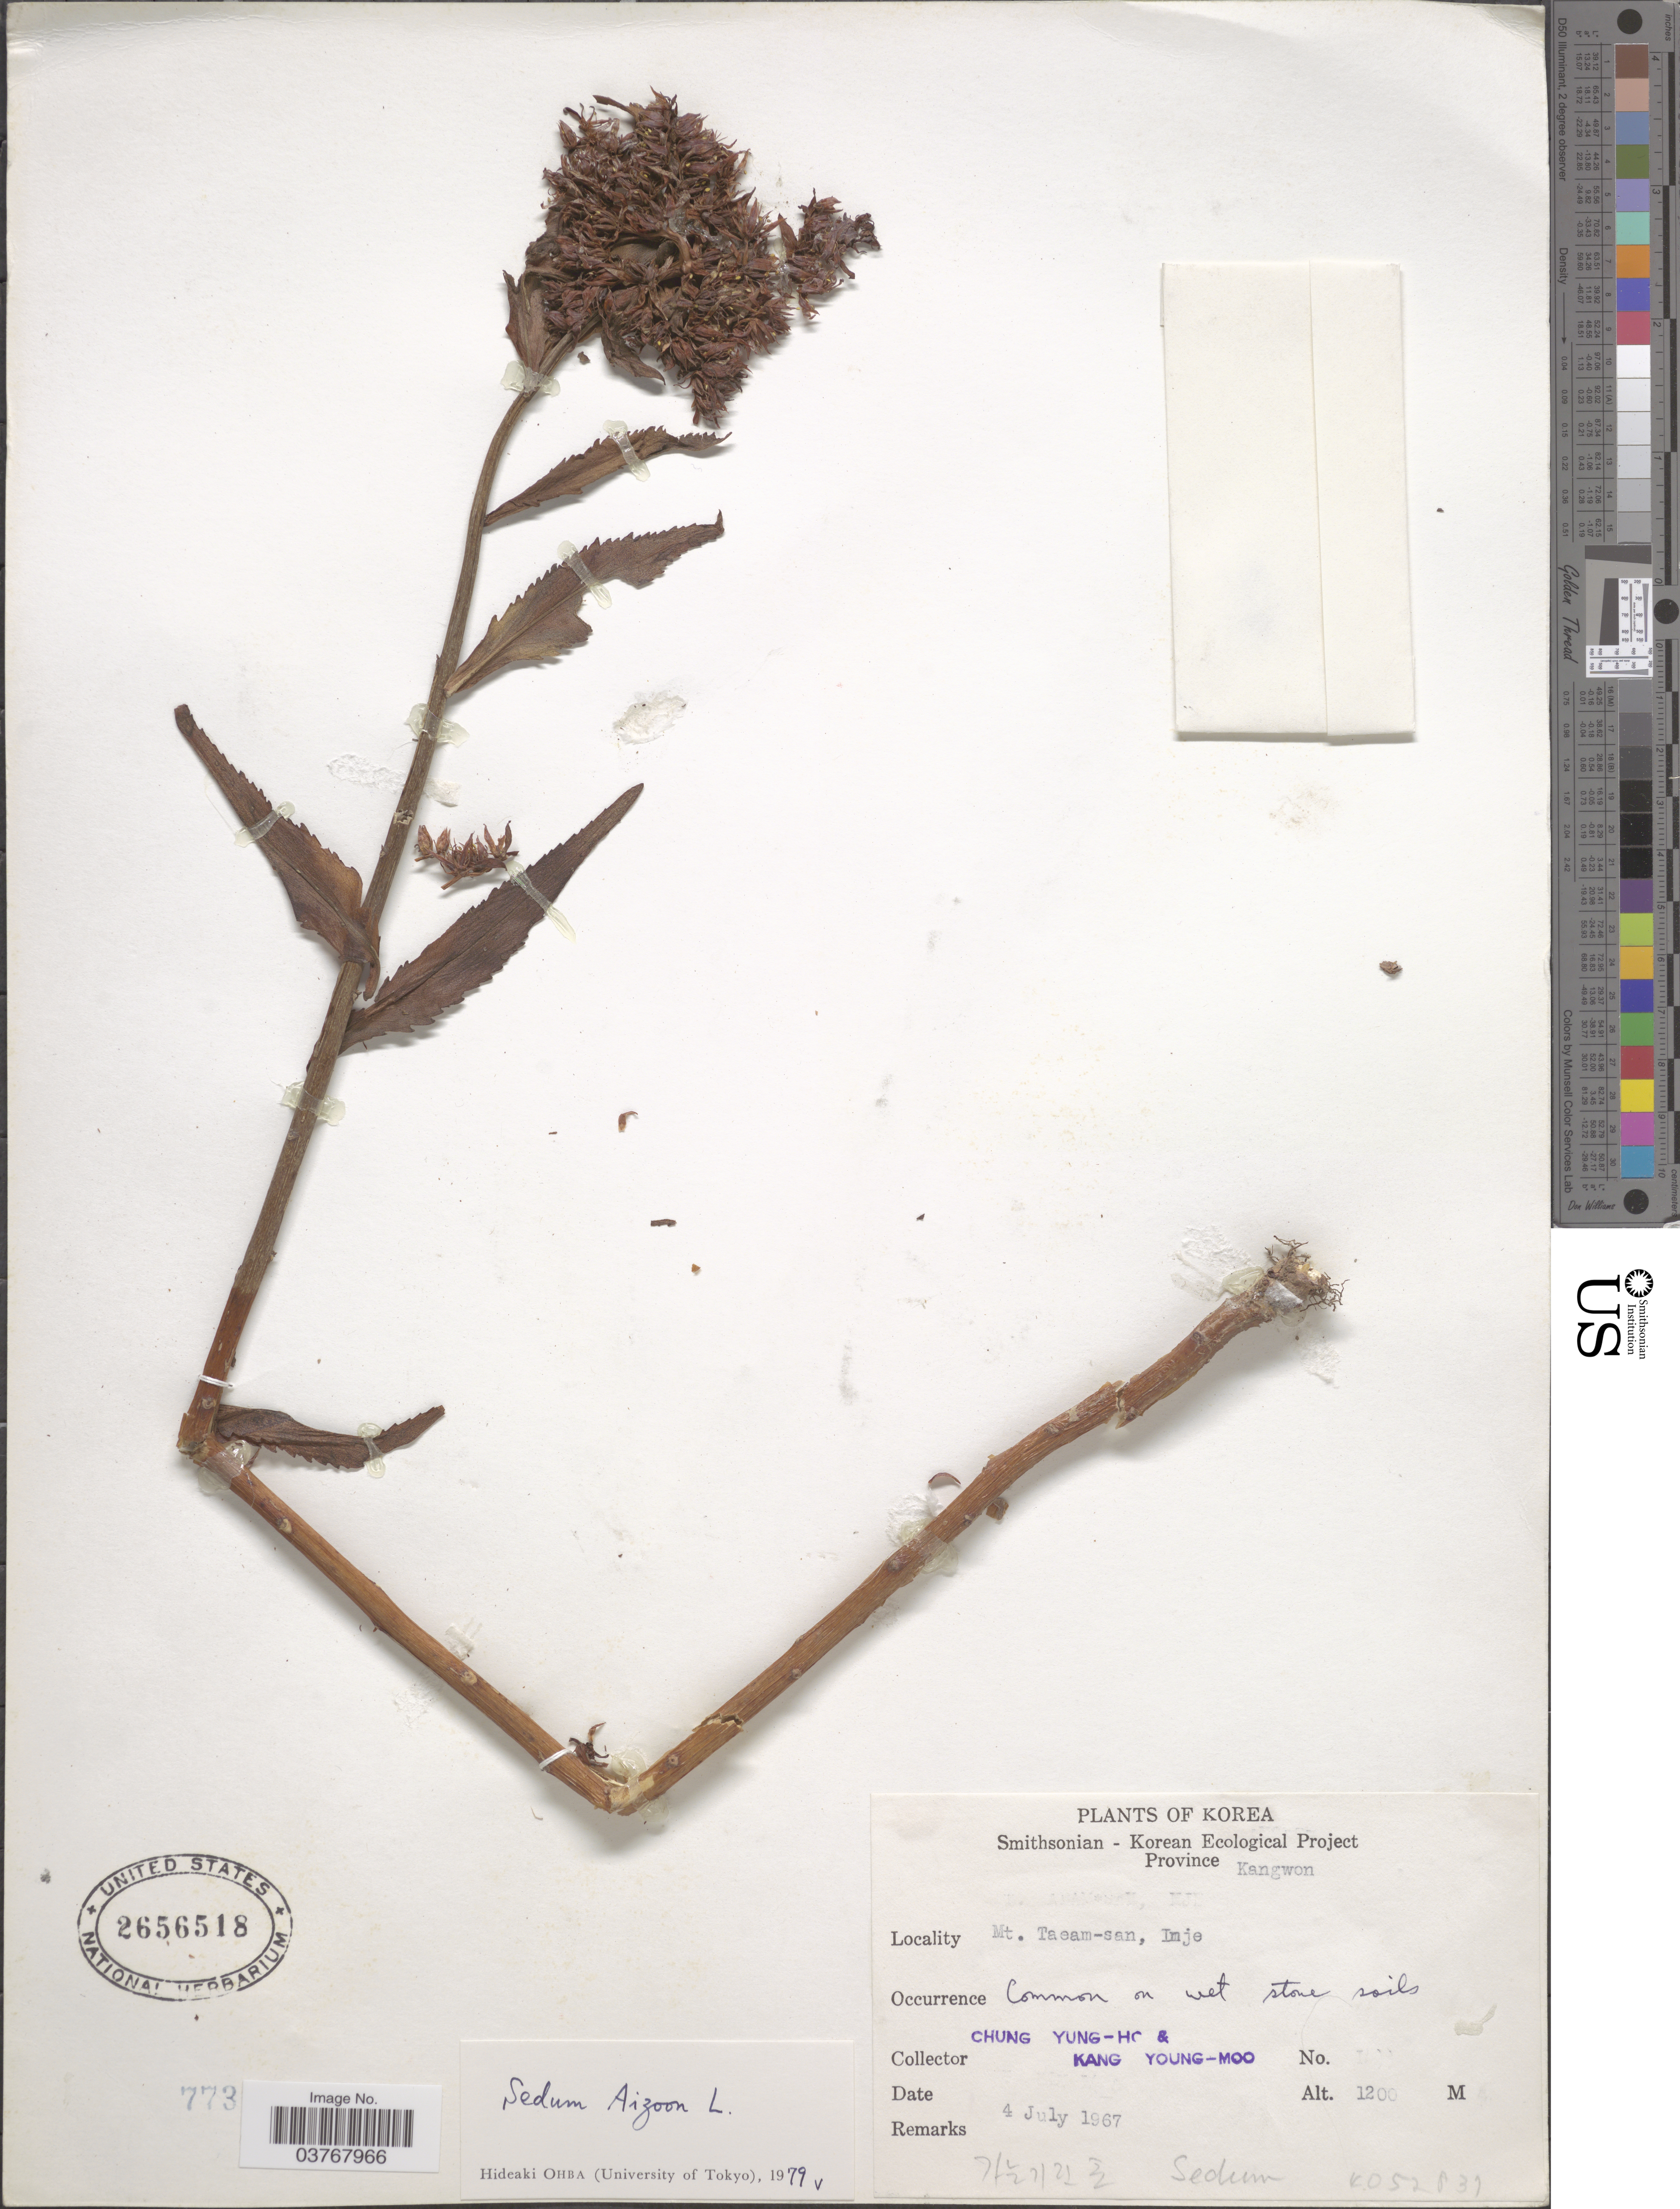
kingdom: Plantae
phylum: Tracheophyta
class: Magnoliopsida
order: Saxifragales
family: Crassulaceae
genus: Phedimus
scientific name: Phedimus aizoon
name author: (L.) 't Hart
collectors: C. Yung-Ho & K. Young-Moo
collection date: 1967-07-04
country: South Korea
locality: Mt. Taeam-san, Imje.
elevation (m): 1200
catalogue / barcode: US 2656518